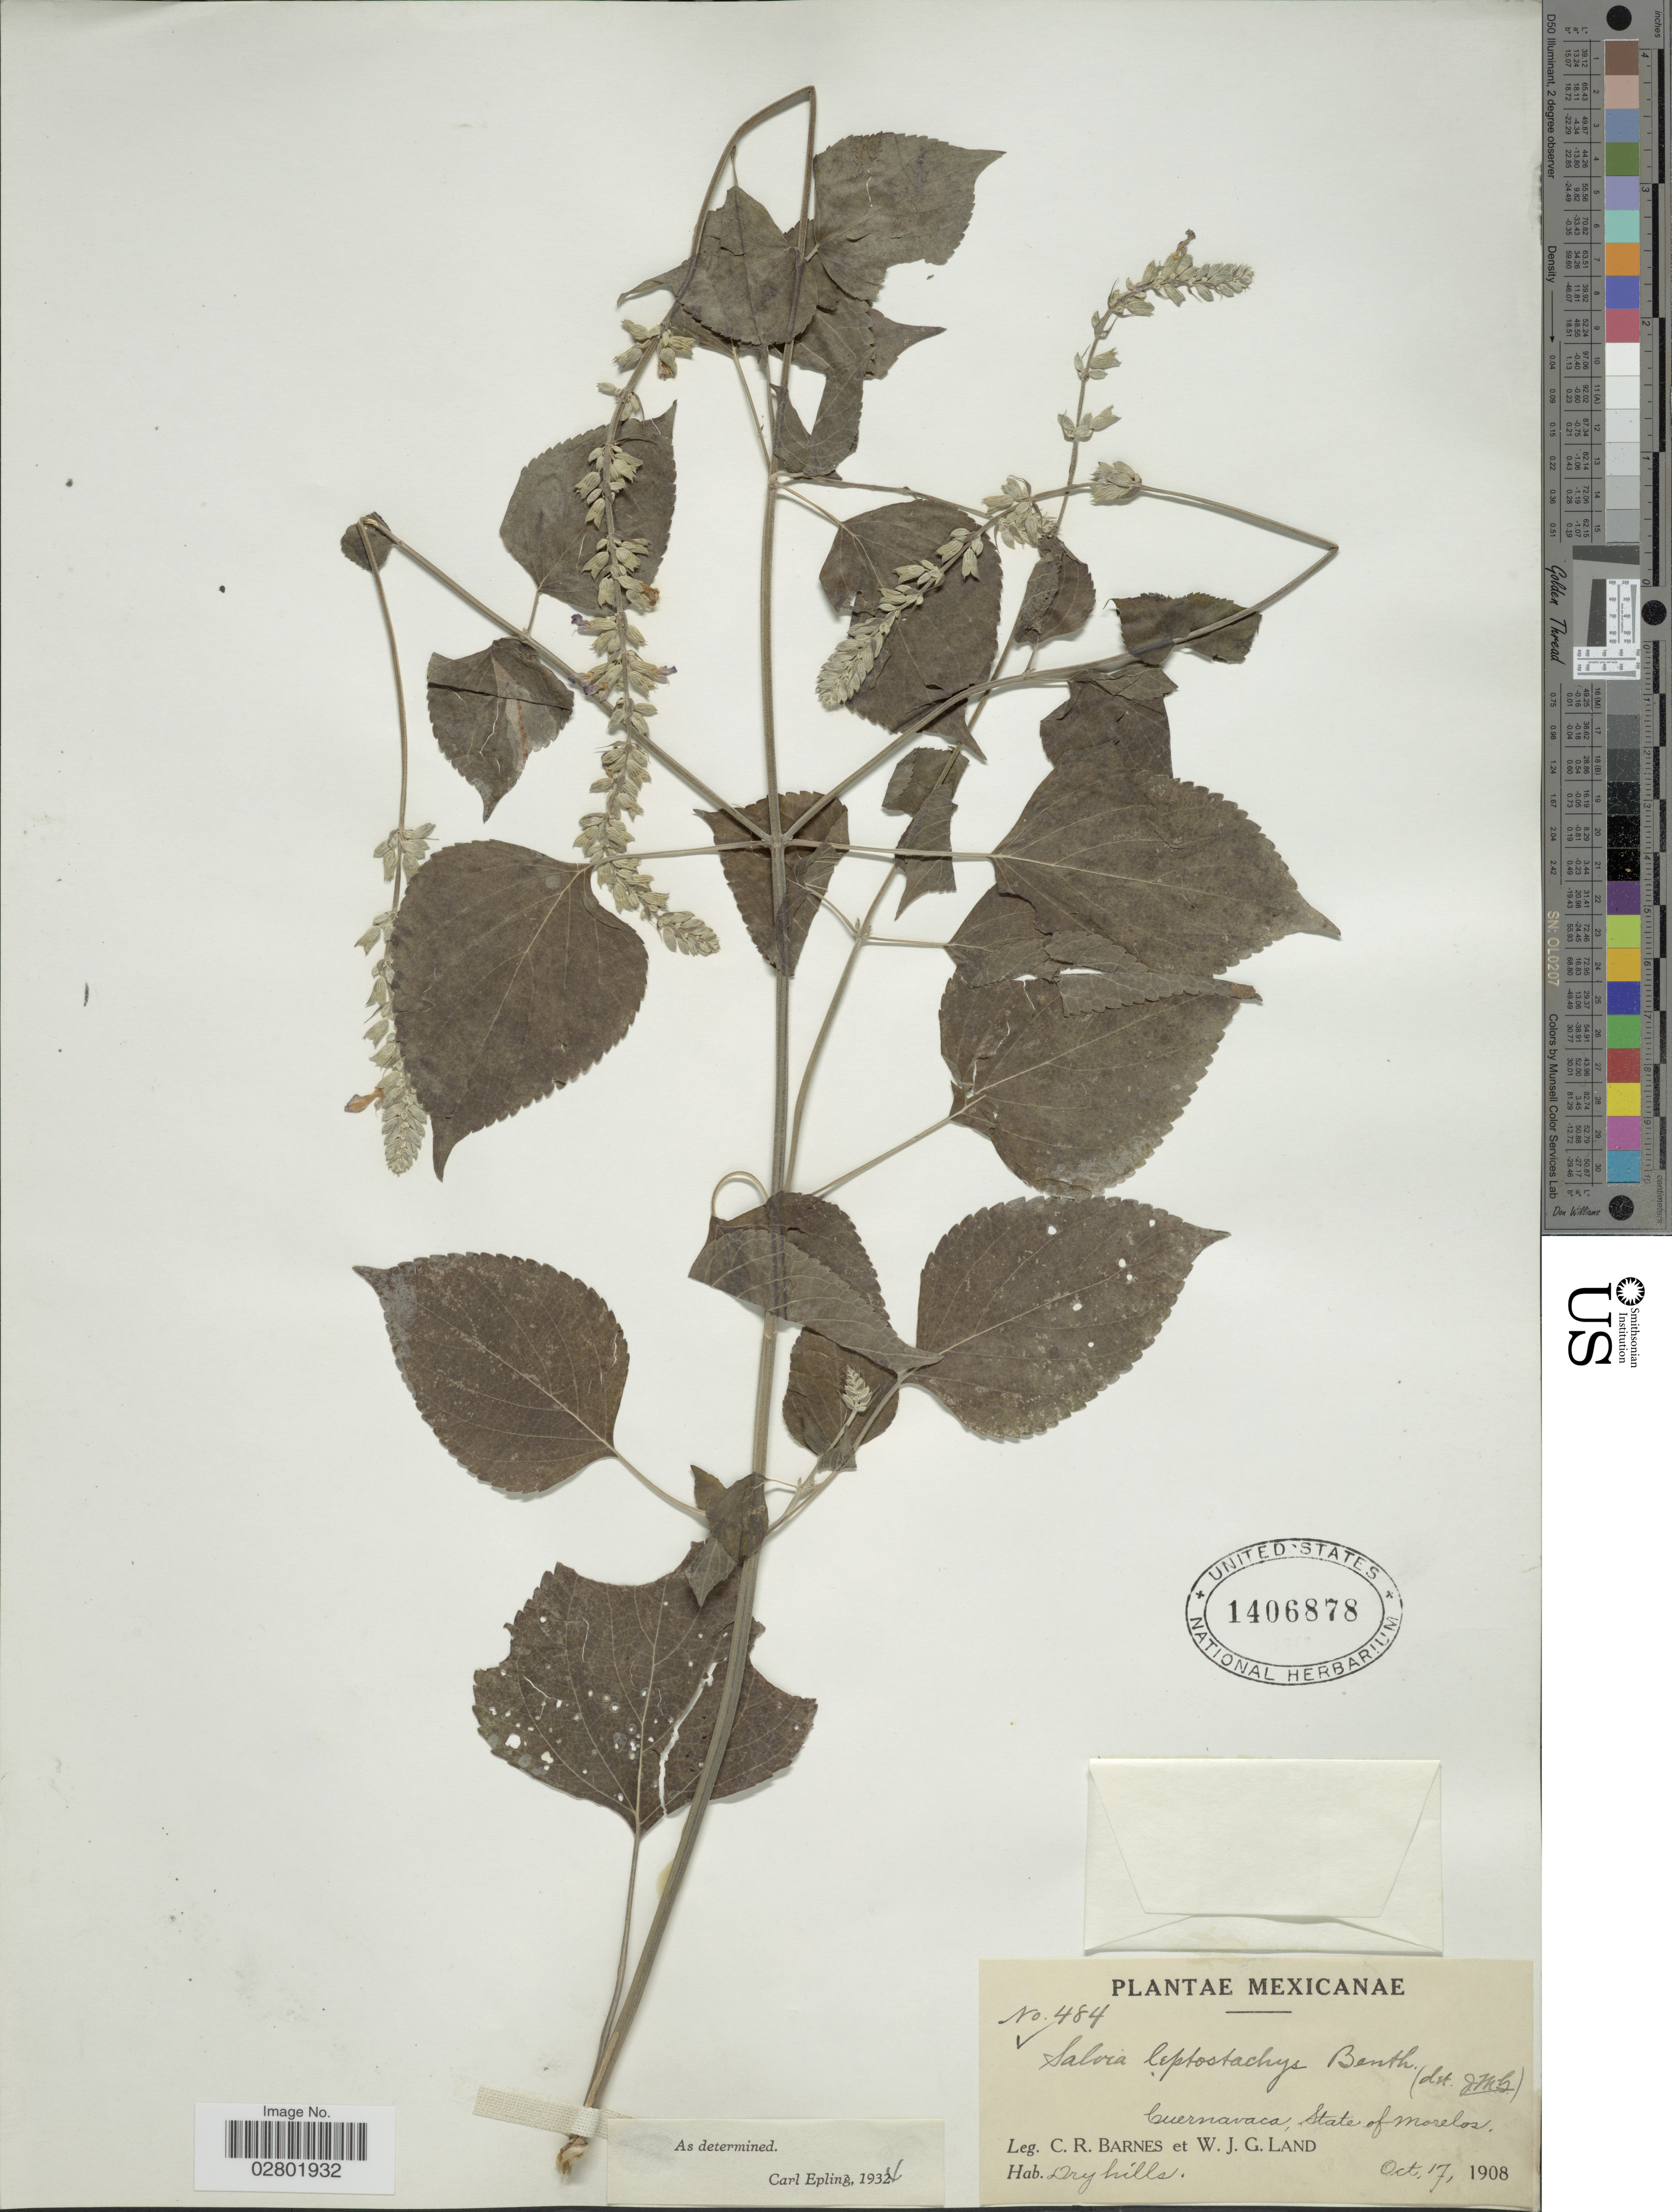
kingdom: Plantae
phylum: Tracheophyta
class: Magnoliopsida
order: Lamiales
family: Lamiaceae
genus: Salvia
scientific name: Salvia leptostachys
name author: Benth.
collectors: C. R. Barnes & W. J. G. Land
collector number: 484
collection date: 1908-10-17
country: Mexico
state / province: Morelos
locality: Cuernavaca.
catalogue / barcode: US 1406878